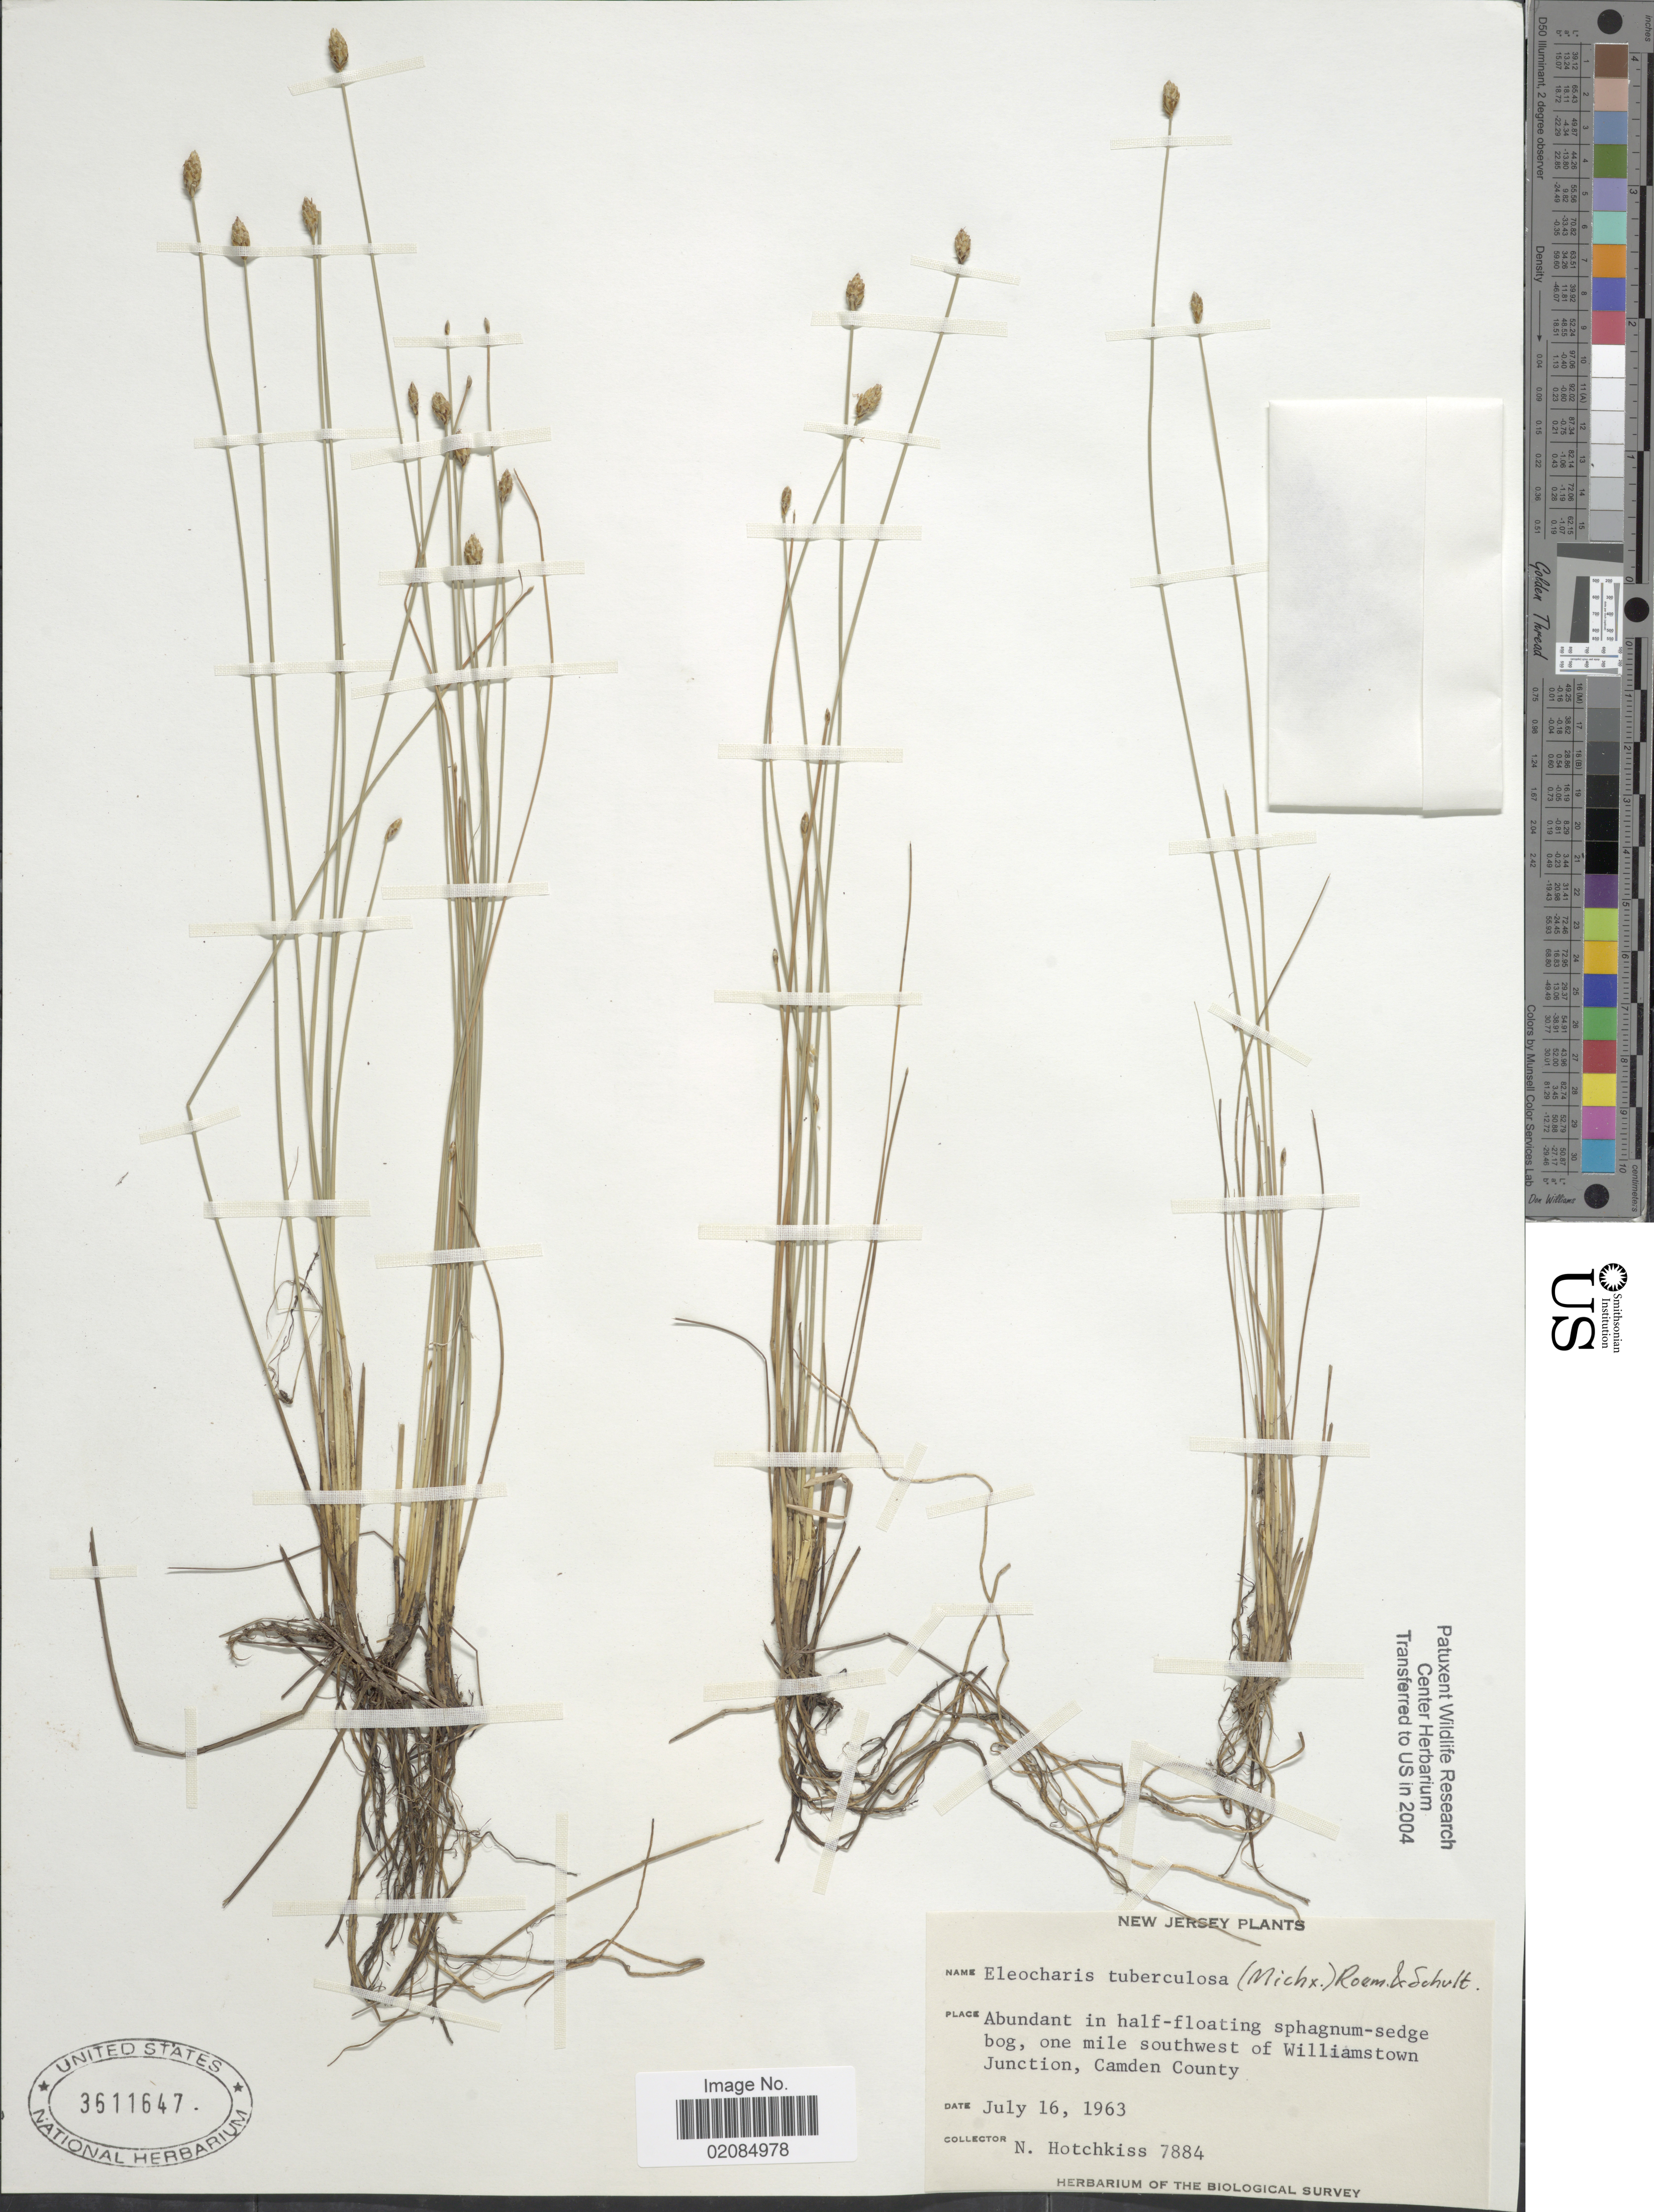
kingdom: Plantae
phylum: Tracheophyta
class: Liliopsida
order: Poales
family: Cyperaceae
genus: Eleocharis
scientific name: Eleocharis tuberculosa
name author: (Michx.) Roem. & Schult.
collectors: N. Hotchkiss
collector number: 7884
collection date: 1963-07-16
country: United States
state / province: New Jersey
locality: One mile southwest of Williamstown Junction, Camden County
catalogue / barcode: US 3611647